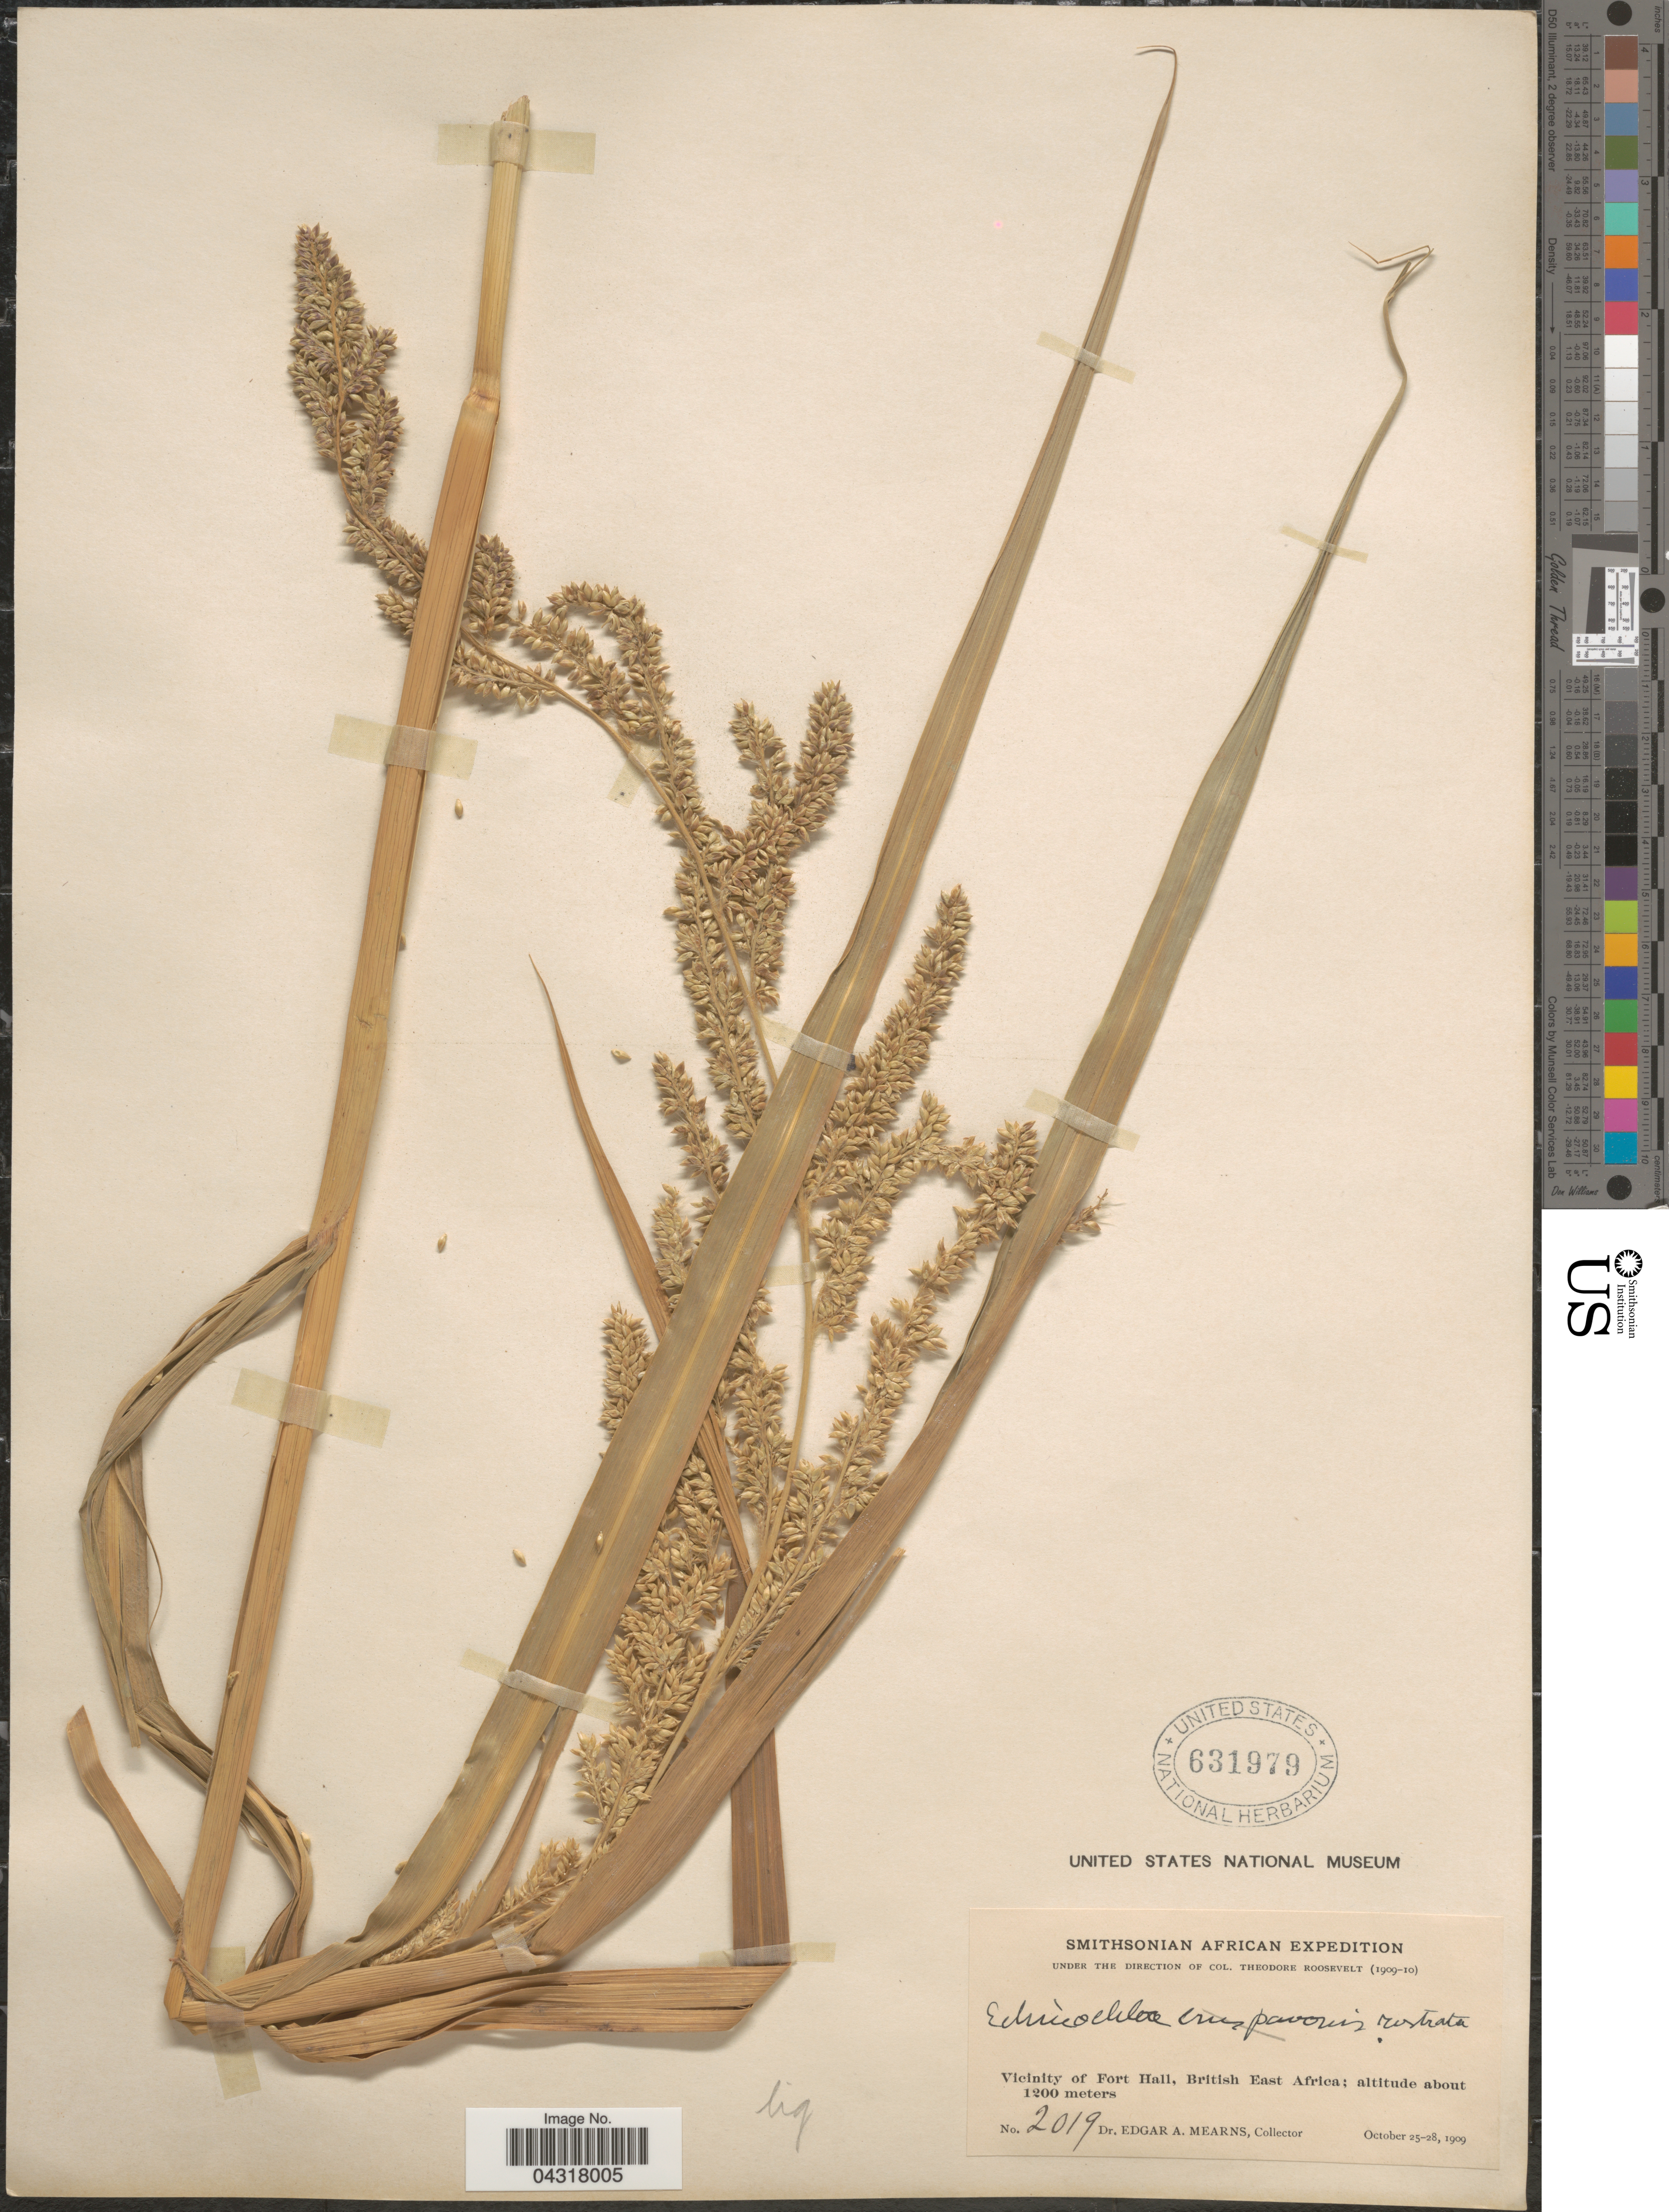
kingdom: Plantae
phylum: Tracheophyta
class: Liliopsida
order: Poales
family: Poaceae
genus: Echinochloa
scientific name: Echinochloa pyramidalis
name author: (Lam.) Hitchc. & Chase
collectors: E. A. Mearns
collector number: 2019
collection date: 1909-10-25/1909-10-28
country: Kenya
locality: Smithsonian African Expedition. Vicinity of Fort Hall, British East Africa.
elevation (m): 1200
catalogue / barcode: US 631979